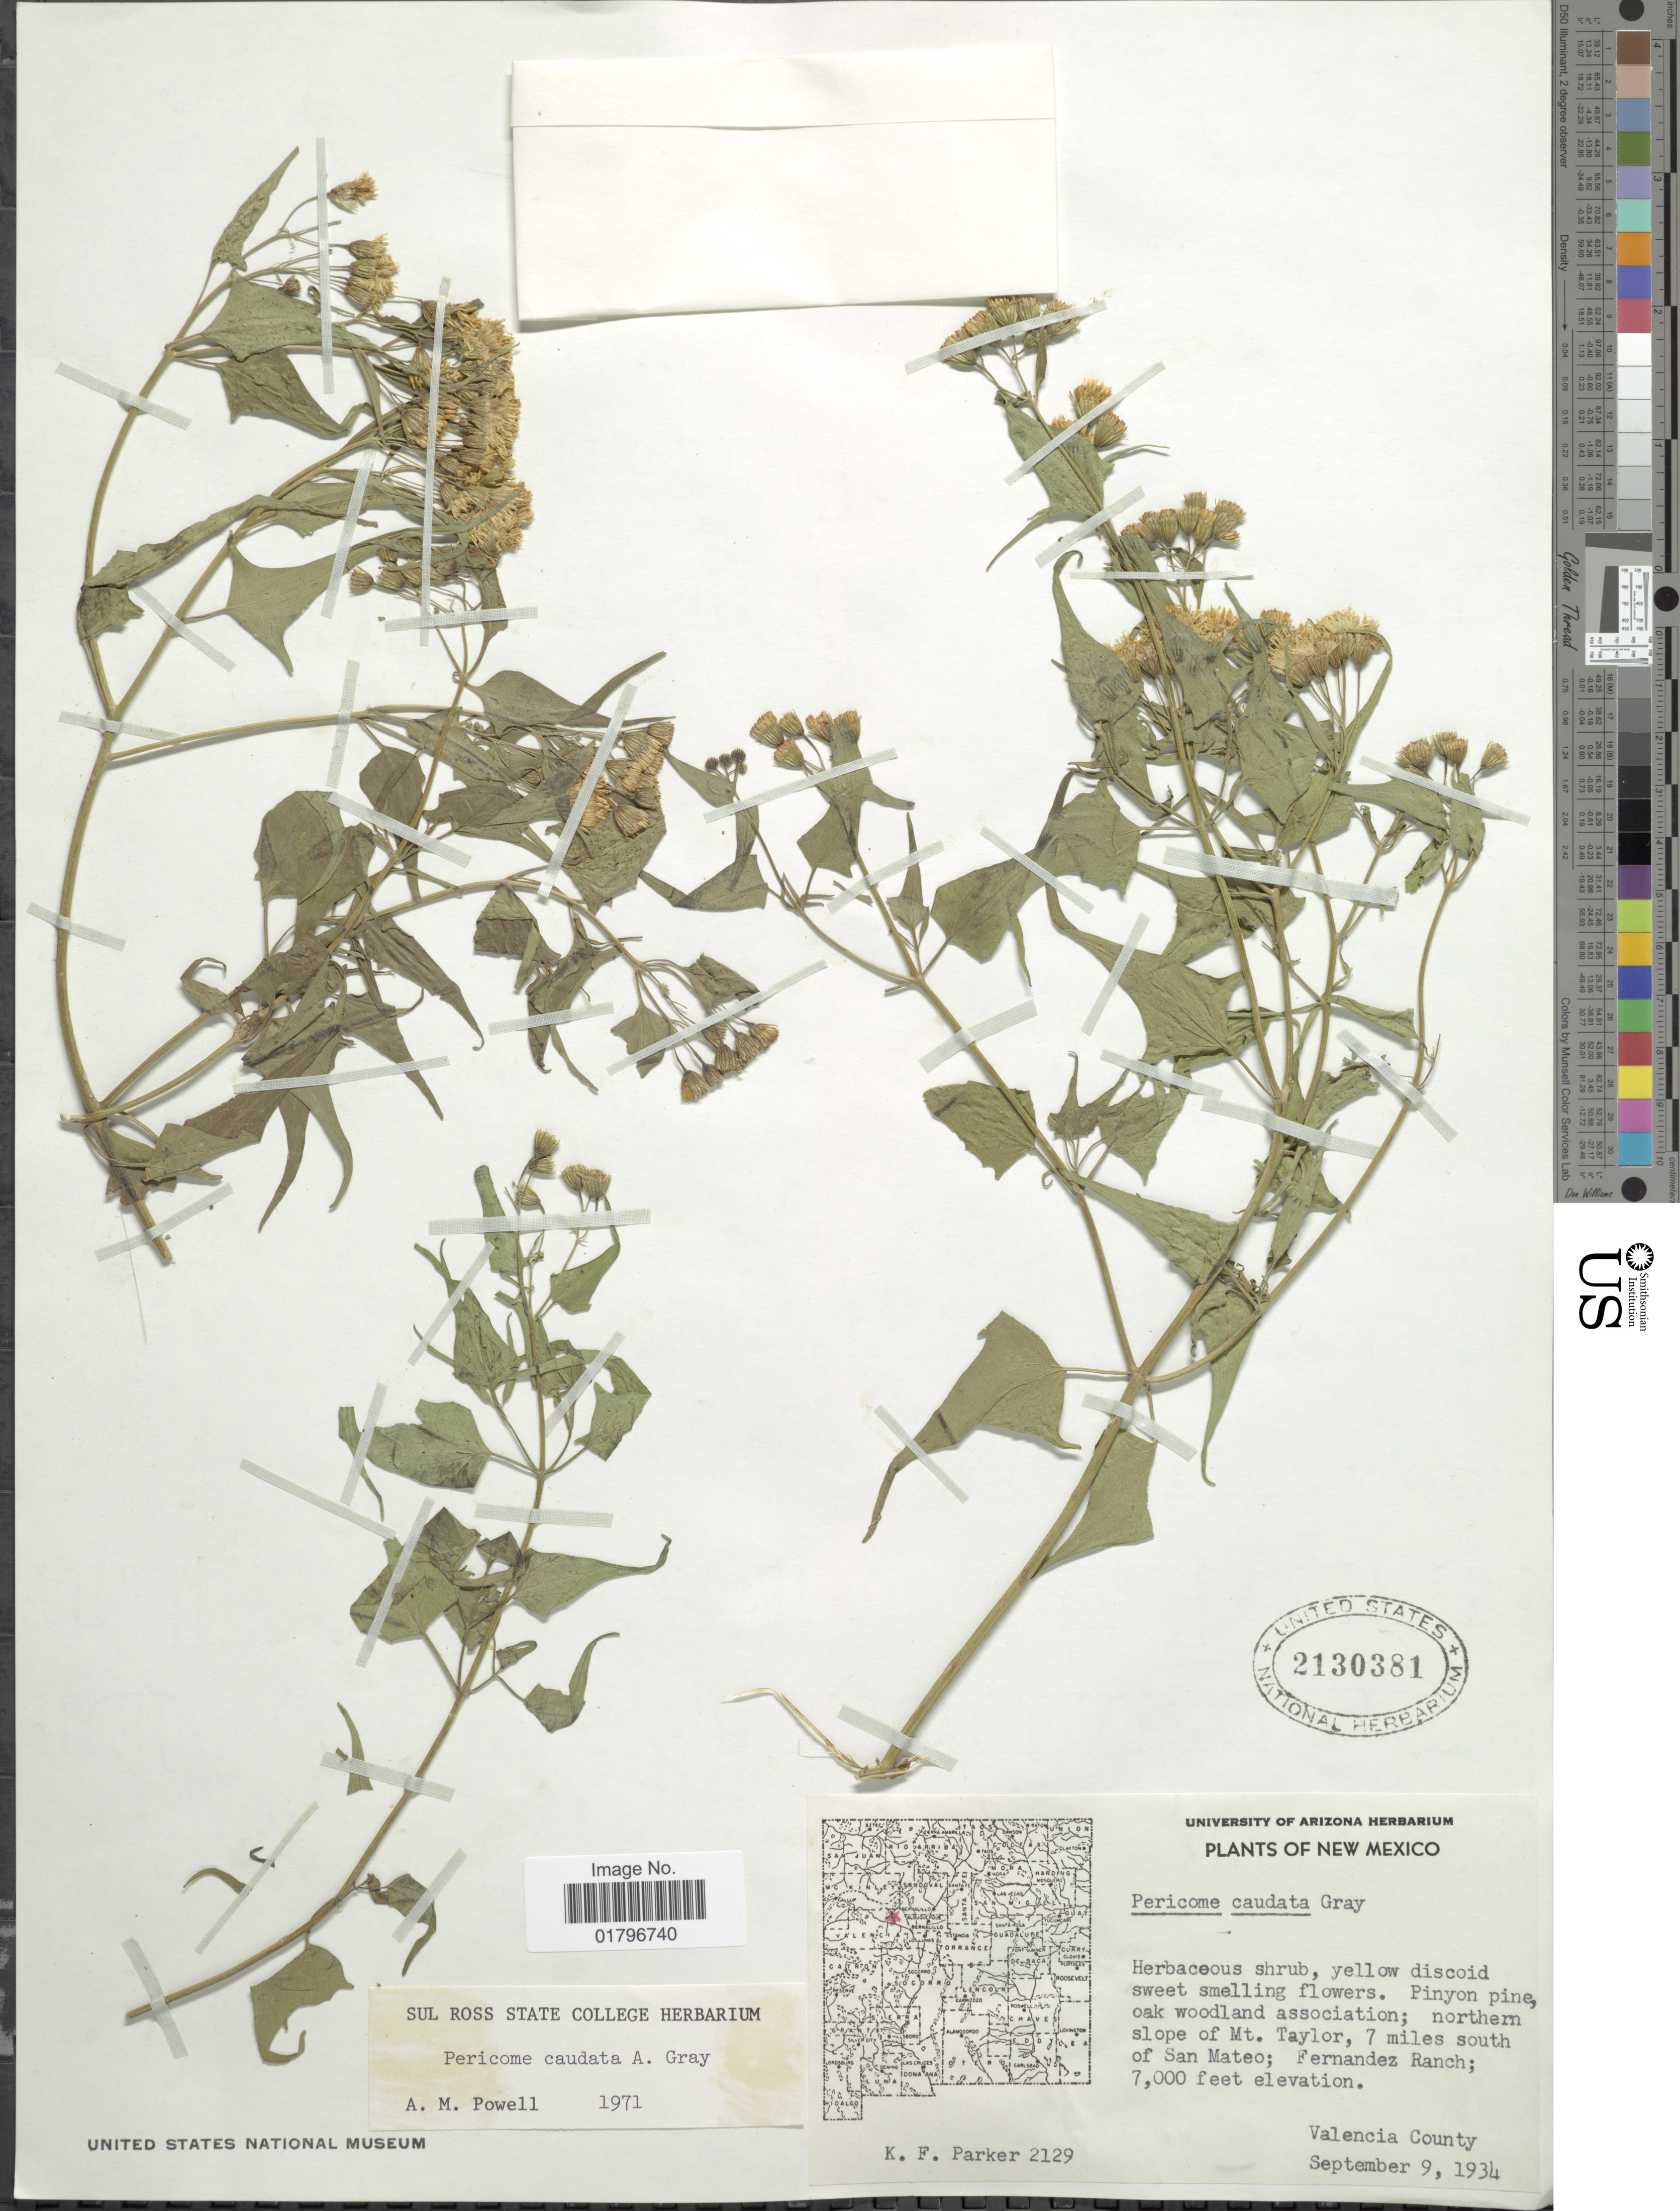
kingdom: Plantae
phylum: Tracheophyta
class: Magnoliopsida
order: Asterales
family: Asteraceae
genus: Pericome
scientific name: Pericome caudata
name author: A. Gray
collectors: K. F. Parker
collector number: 2129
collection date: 1934-09-09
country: United States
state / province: New Mexico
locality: Pinyon pine, oak woodland association; northern slope of Mt. Taylor, 7 miles south of San Mateo; Fernandez Ranch. Valencia County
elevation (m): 2134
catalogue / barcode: US 2130381